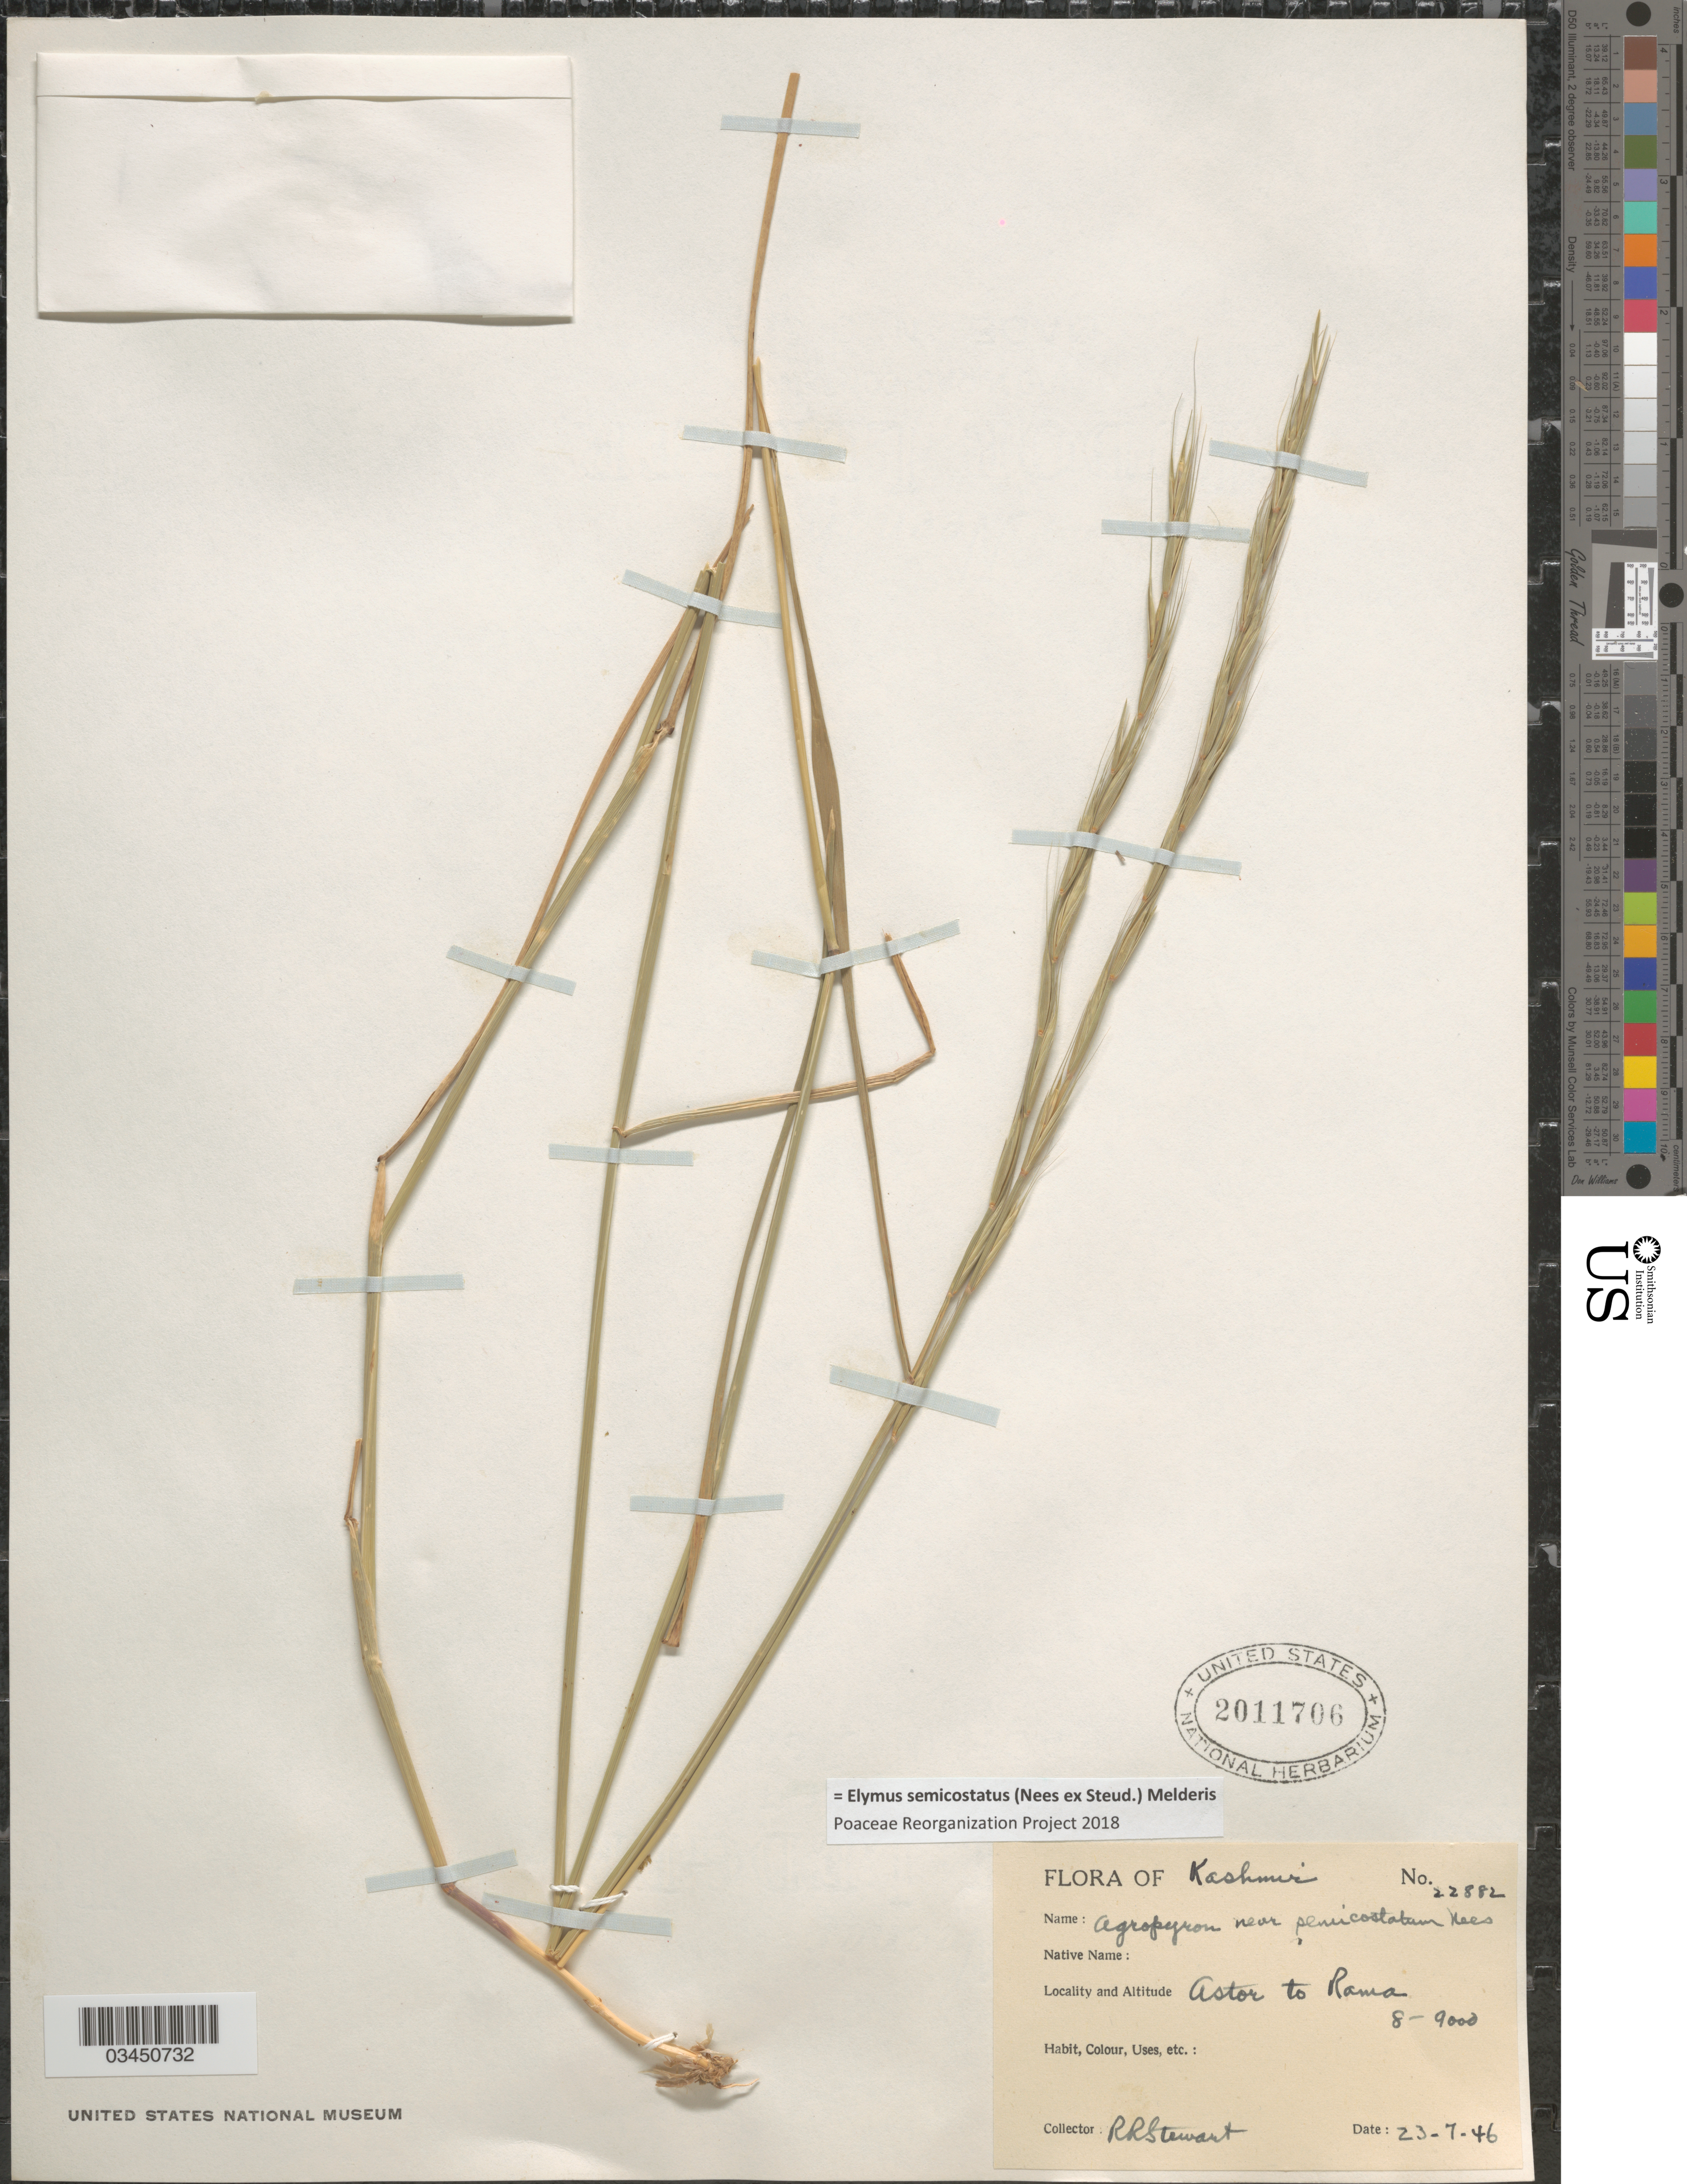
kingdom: Plantae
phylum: Tracheophyta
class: Liliopsida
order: Poales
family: Poaceae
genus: Elymus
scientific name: Elymus semicostatus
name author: (Nees ex Steud.) Melderis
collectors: R. Stewart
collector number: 22882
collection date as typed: Transcribed d/m/y: 23/7/46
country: India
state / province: Jammu and Kashmir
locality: Kashmir. Astor to Rama.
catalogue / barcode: US 2011706